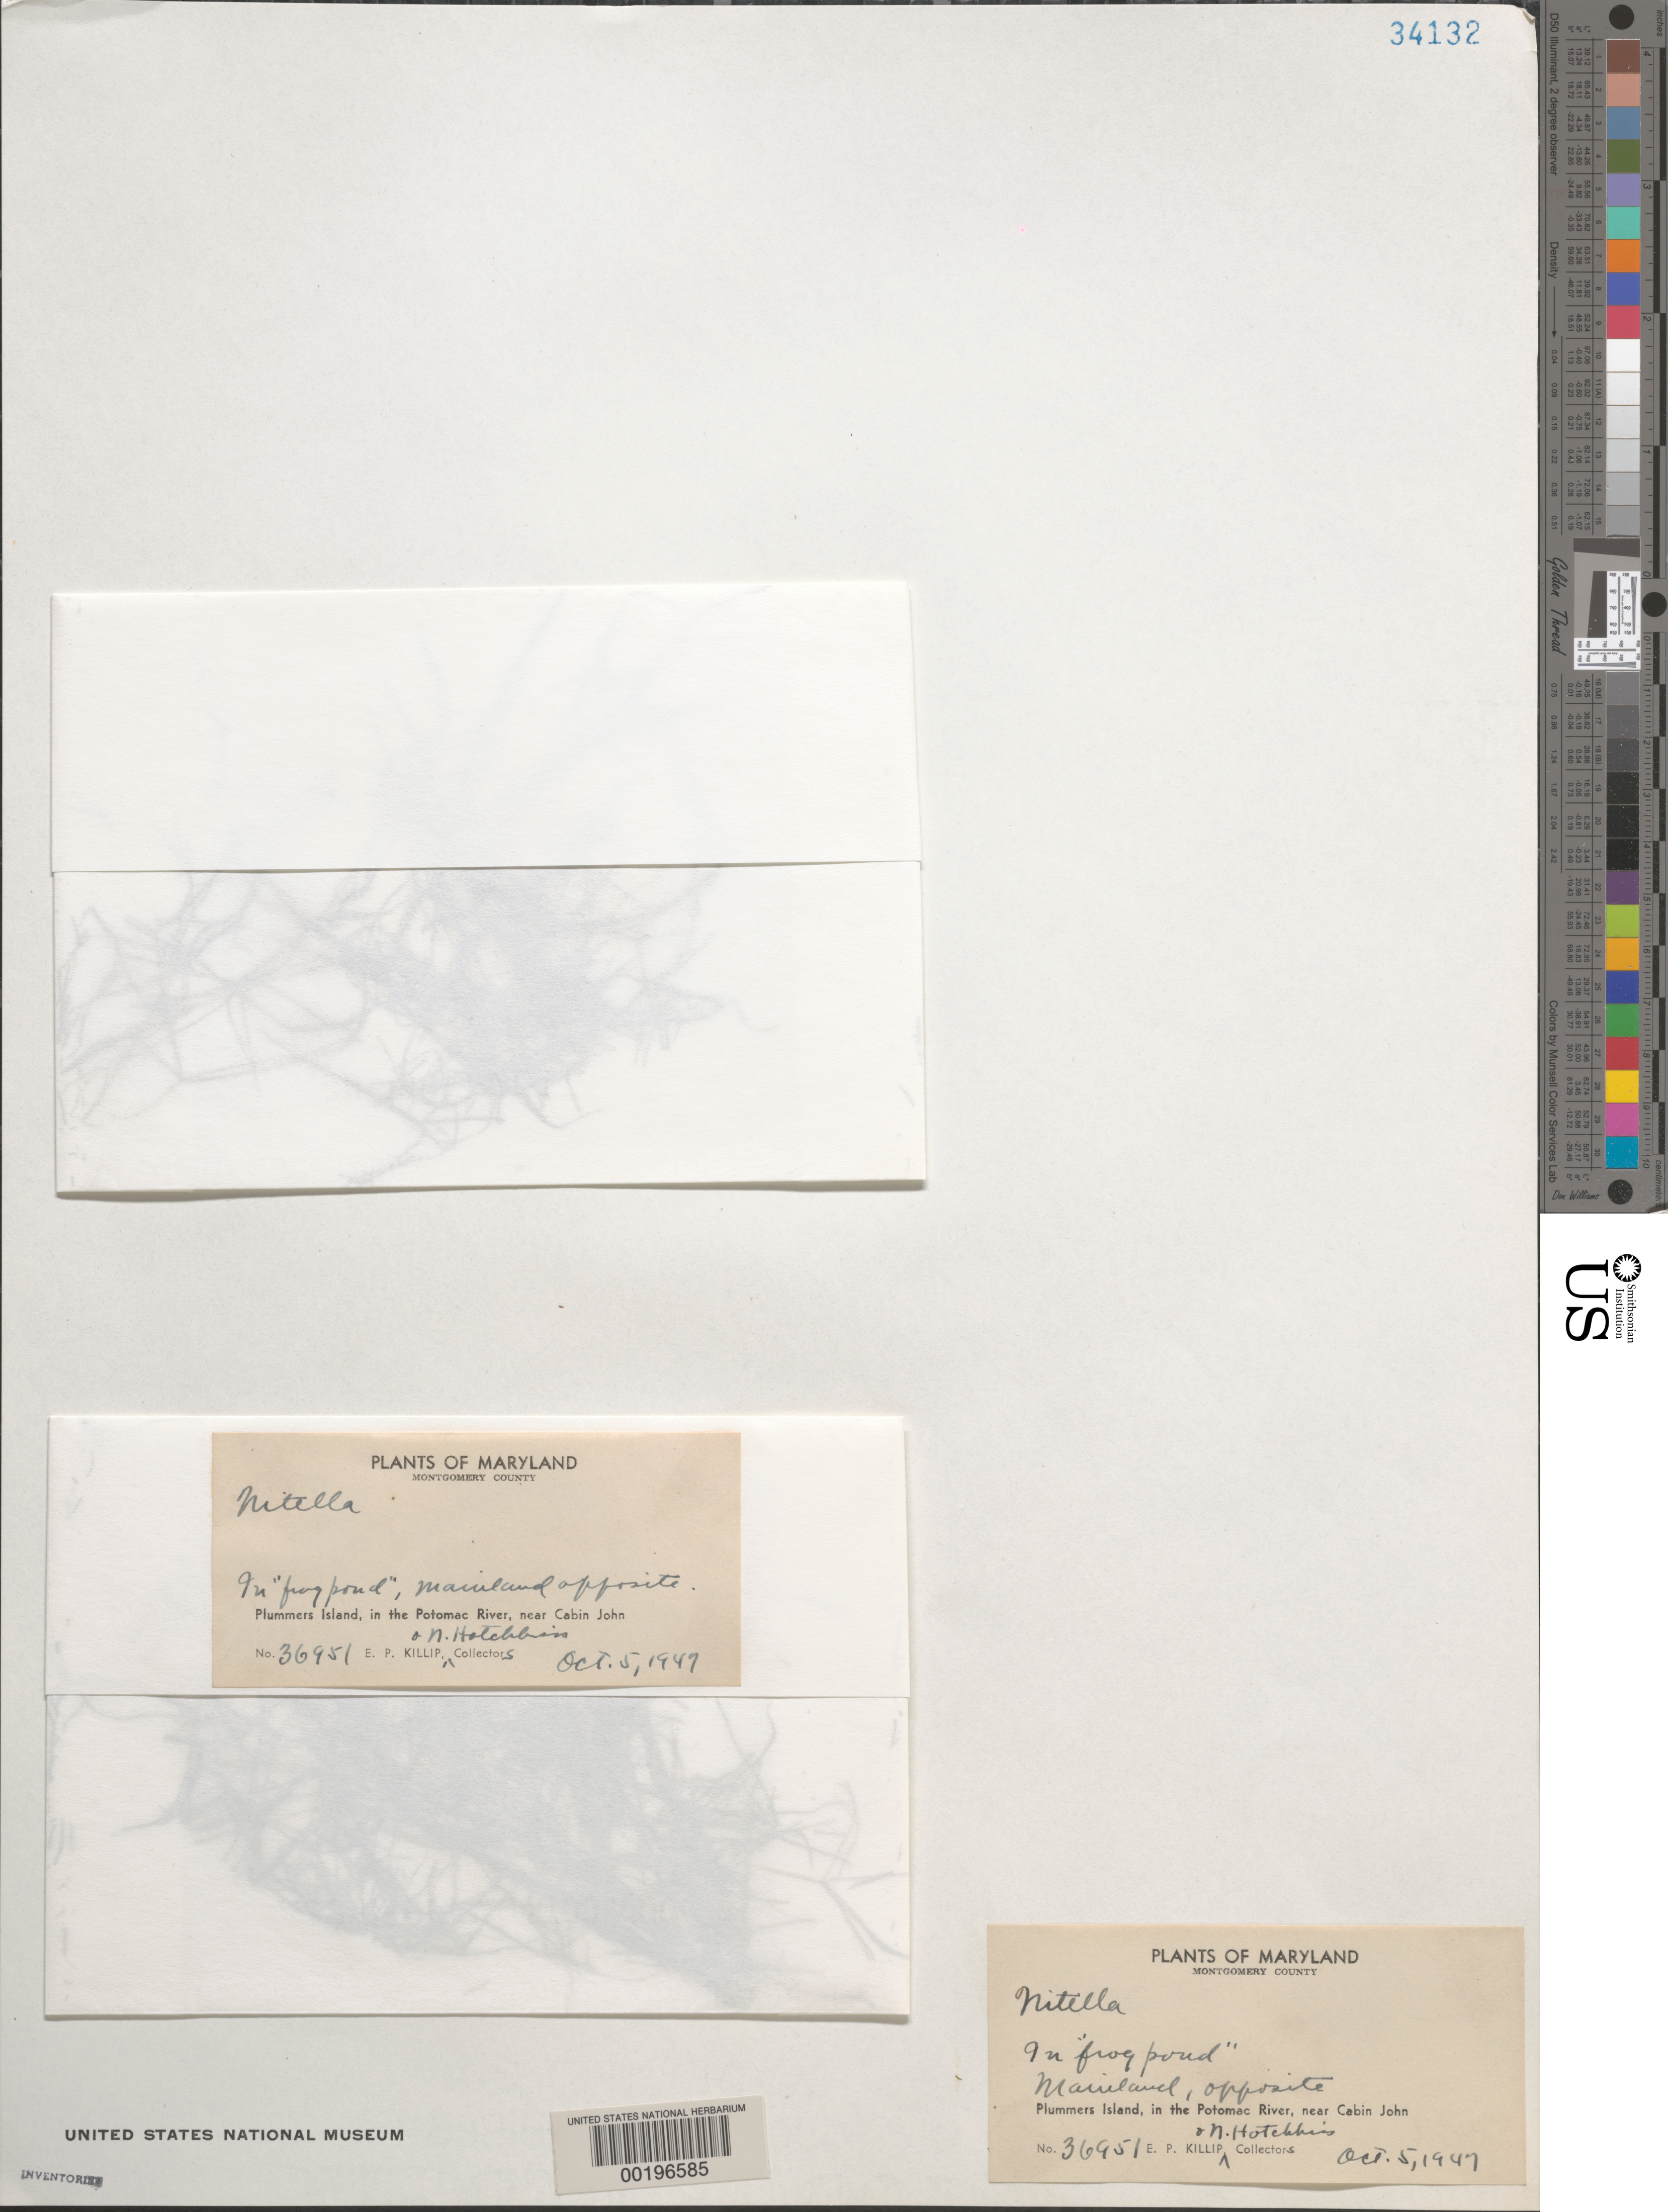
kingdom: Plantae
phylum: Charophyta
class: Charophyceae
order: Charales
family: Characeae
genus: Nitella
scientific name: Nitella sp.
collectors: E. P. Killip & N. Hotchkiss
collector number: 36951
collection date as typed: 05 Oct 1947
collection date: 1947-10-05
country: United States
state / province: Maryland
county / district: Montgomery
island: Plummers Island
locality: Mainland. opposite Plummers Island, Potomac River west of Cabin John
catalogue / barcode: US 34132